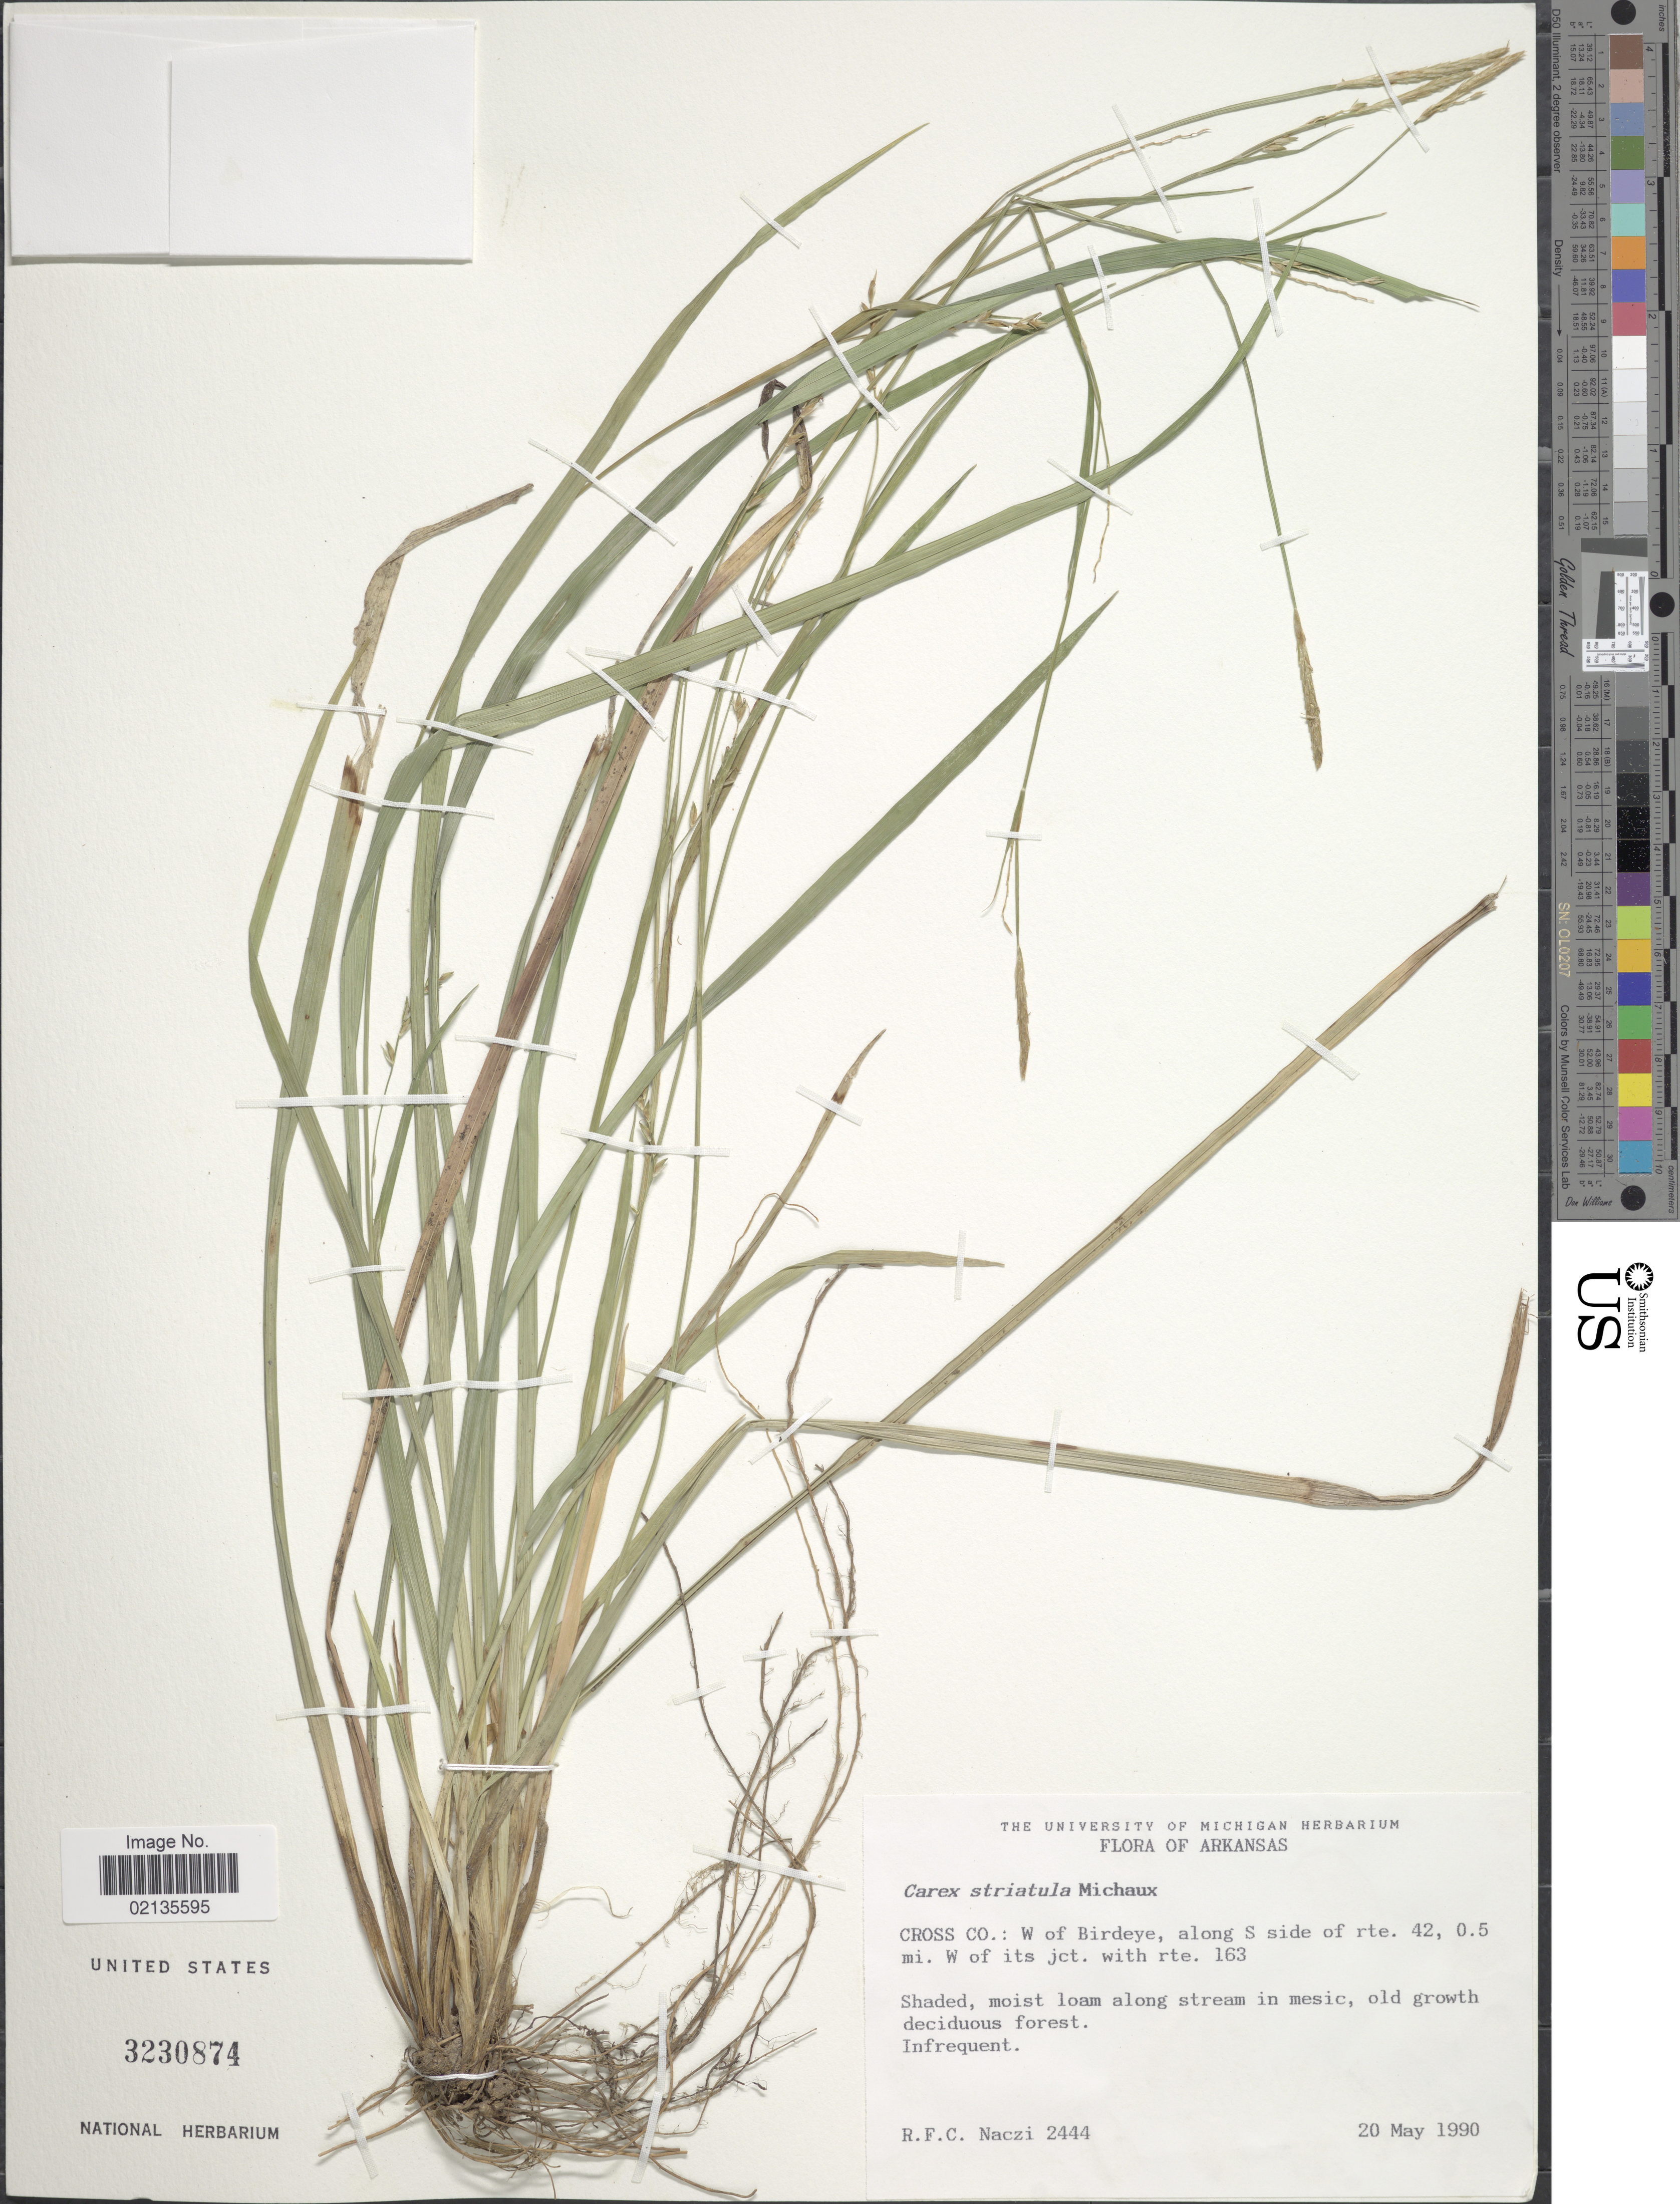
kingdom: Plantae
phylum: Tracheophyta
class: Liliopsida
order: Poales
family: Cyperaceae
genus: Carex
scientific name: Carex striatula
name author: Michx.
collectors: R. F. C. Naczi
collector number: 2444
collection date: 1990-05-20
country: United States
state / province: Arkansas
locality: Cross Co.:W of Birdeye, along S side of rte. 42, 0.5 mi. W of its jct. with rte. 163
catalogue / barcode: US 3230874